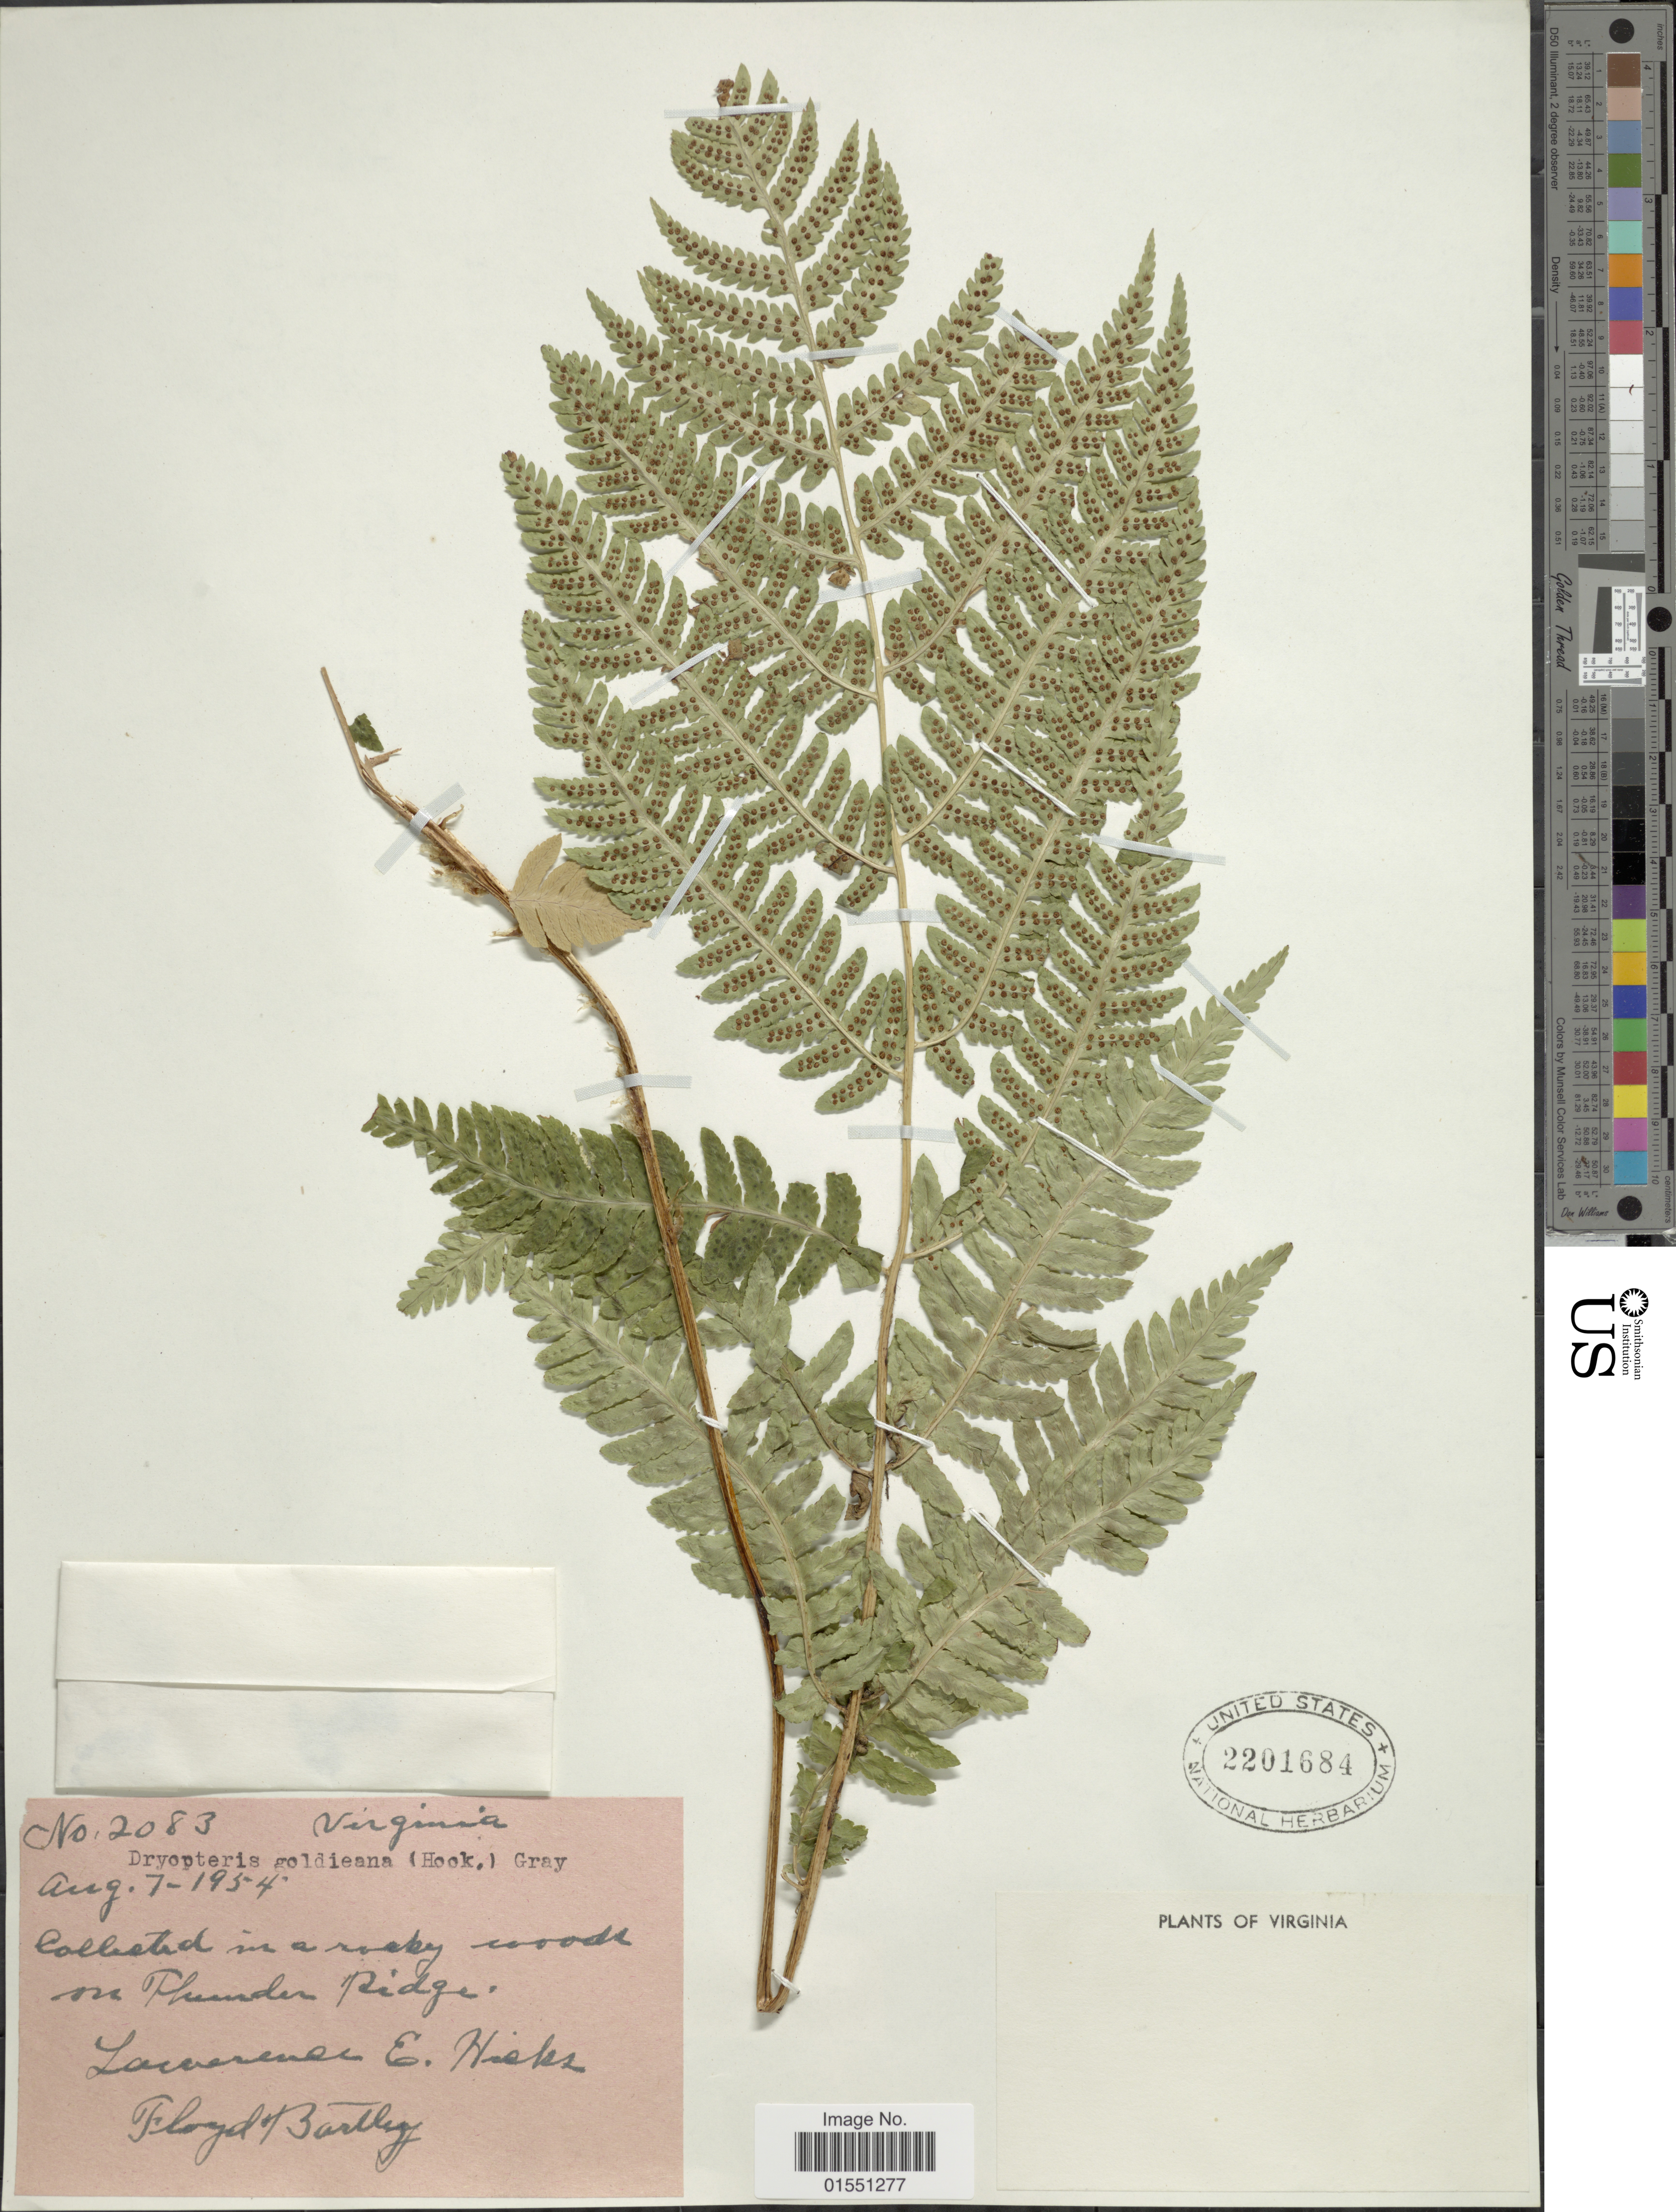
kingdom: Plantae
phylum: Tracheophyta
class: Polypodiopsida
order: Polypodiales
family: Dryopteridaceae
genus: Dryopteris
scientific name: Dryopteris goldiana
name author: (Hook. ex Goldie) A. Gray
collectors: L. E. Hicks & F. Bartley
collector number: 2083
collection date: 1954-08-07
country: United States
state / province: Virginia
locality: Plunder Ridge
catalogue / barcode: US 2201684